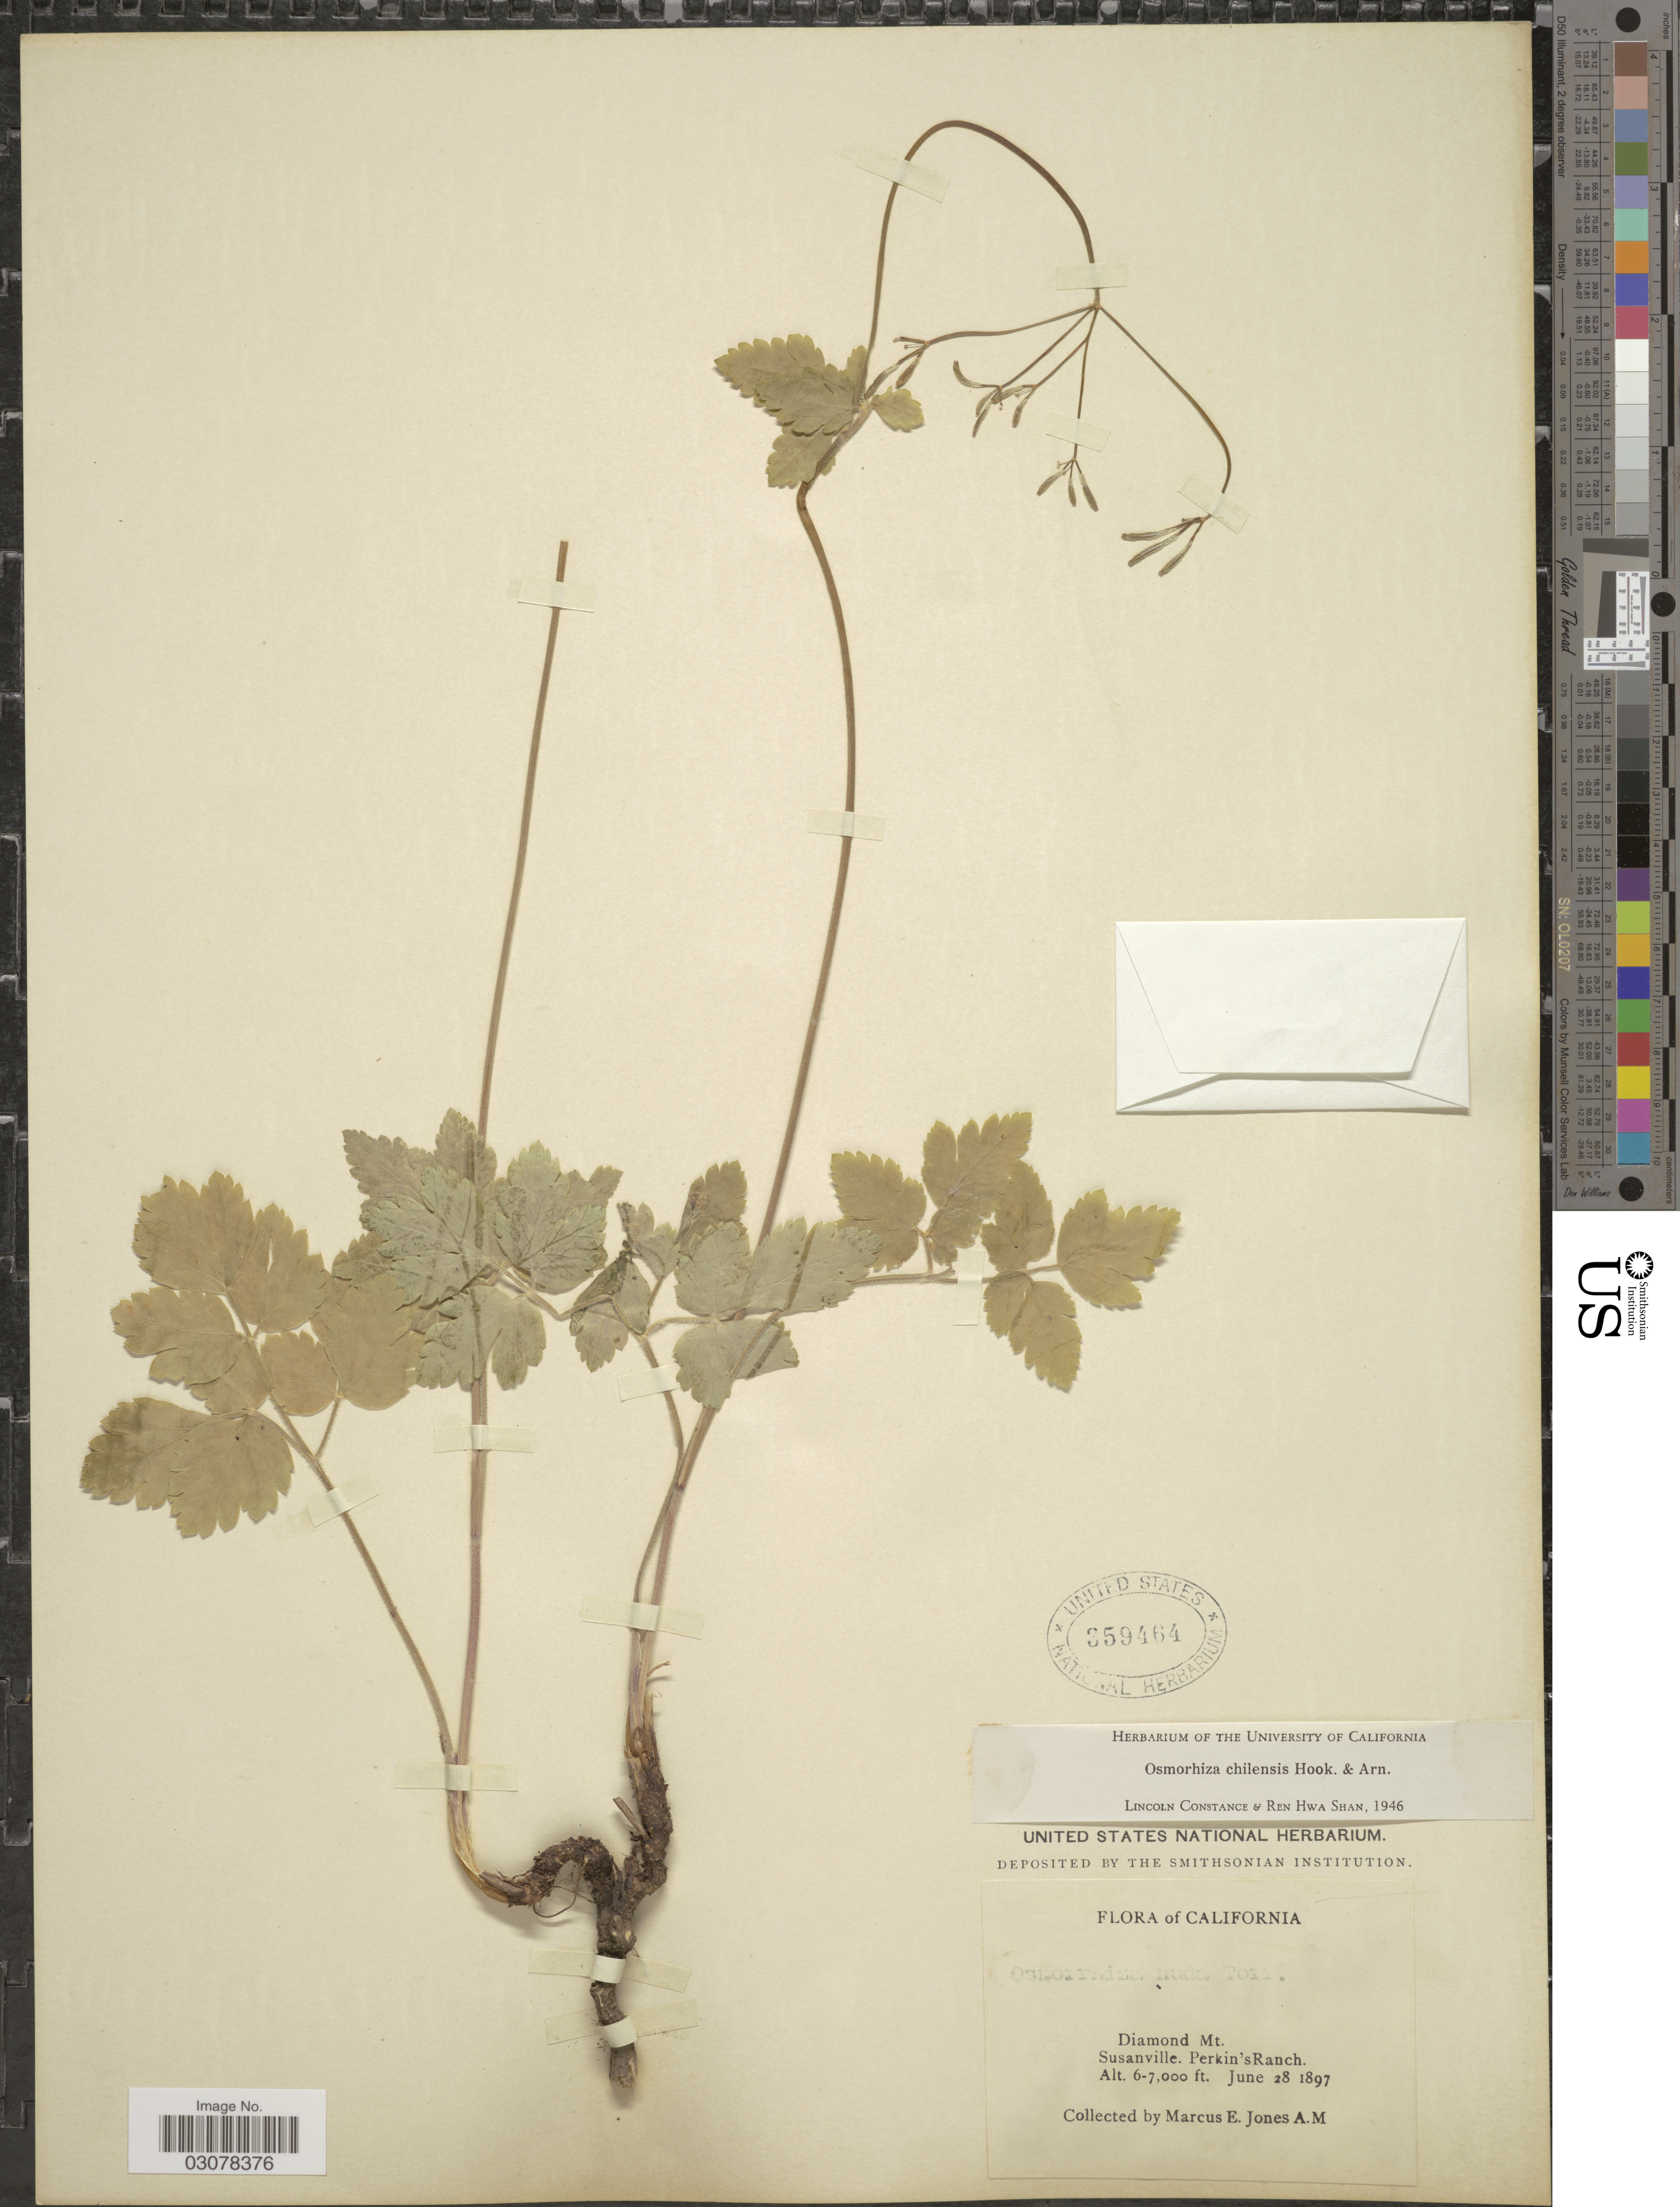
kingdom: Plantae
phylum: Tracheophyta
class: Magnoliopsida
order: Apiales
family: Apiaceae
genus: Osmorhiza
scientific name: Osmorhiza chilensis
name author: Hook. & Arn.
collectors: M. E. Jones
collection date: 1897-06-28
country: United States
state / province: California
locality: Diamond Mt. Susanville. Perkin's Ranch.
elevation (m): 1829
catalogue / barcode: US 359464